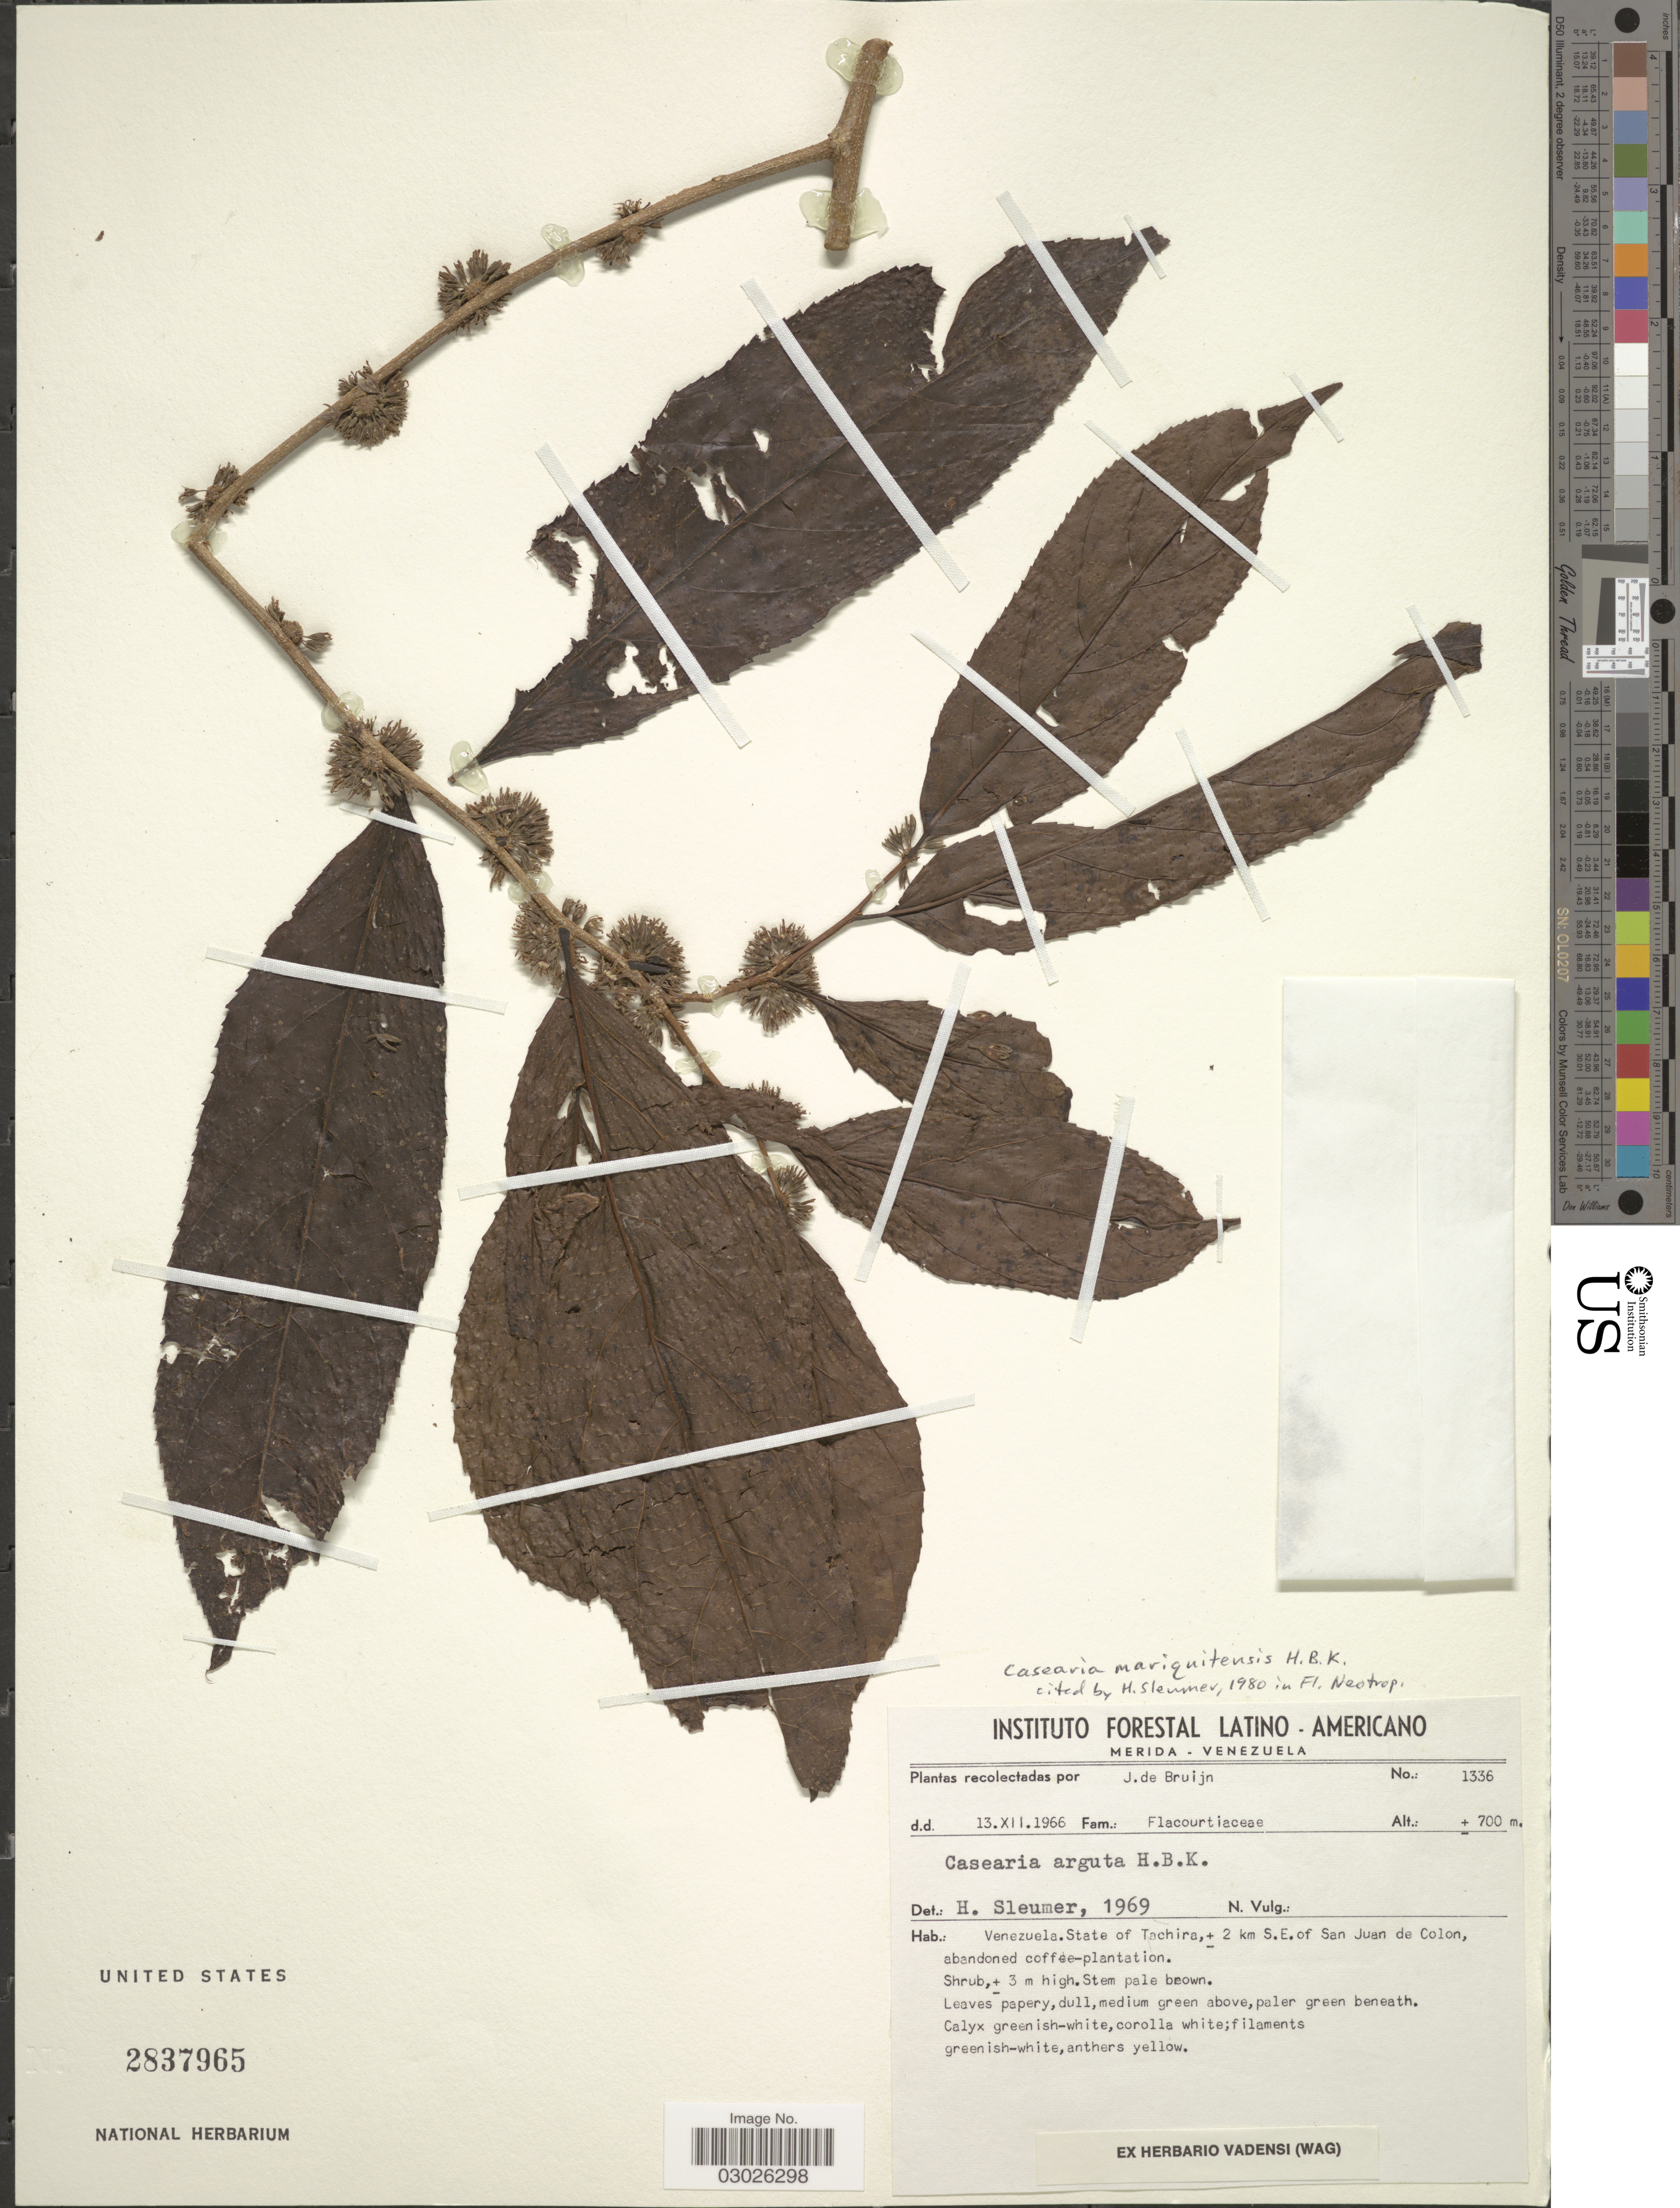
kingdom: Plantae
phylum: Tracheophyta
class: Magnoliopsida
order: Malpighiales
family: Salicaceae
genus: Casearia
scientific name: Casearia mariquitensis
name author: Kunth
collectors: J. Bruijn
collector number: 1336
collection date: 1966-12-13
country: Venezuela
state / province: Tachira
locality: State of Tachira, ± 2 km S.E. of San Juan de Colon.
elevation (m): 700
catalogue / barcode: US 2837965